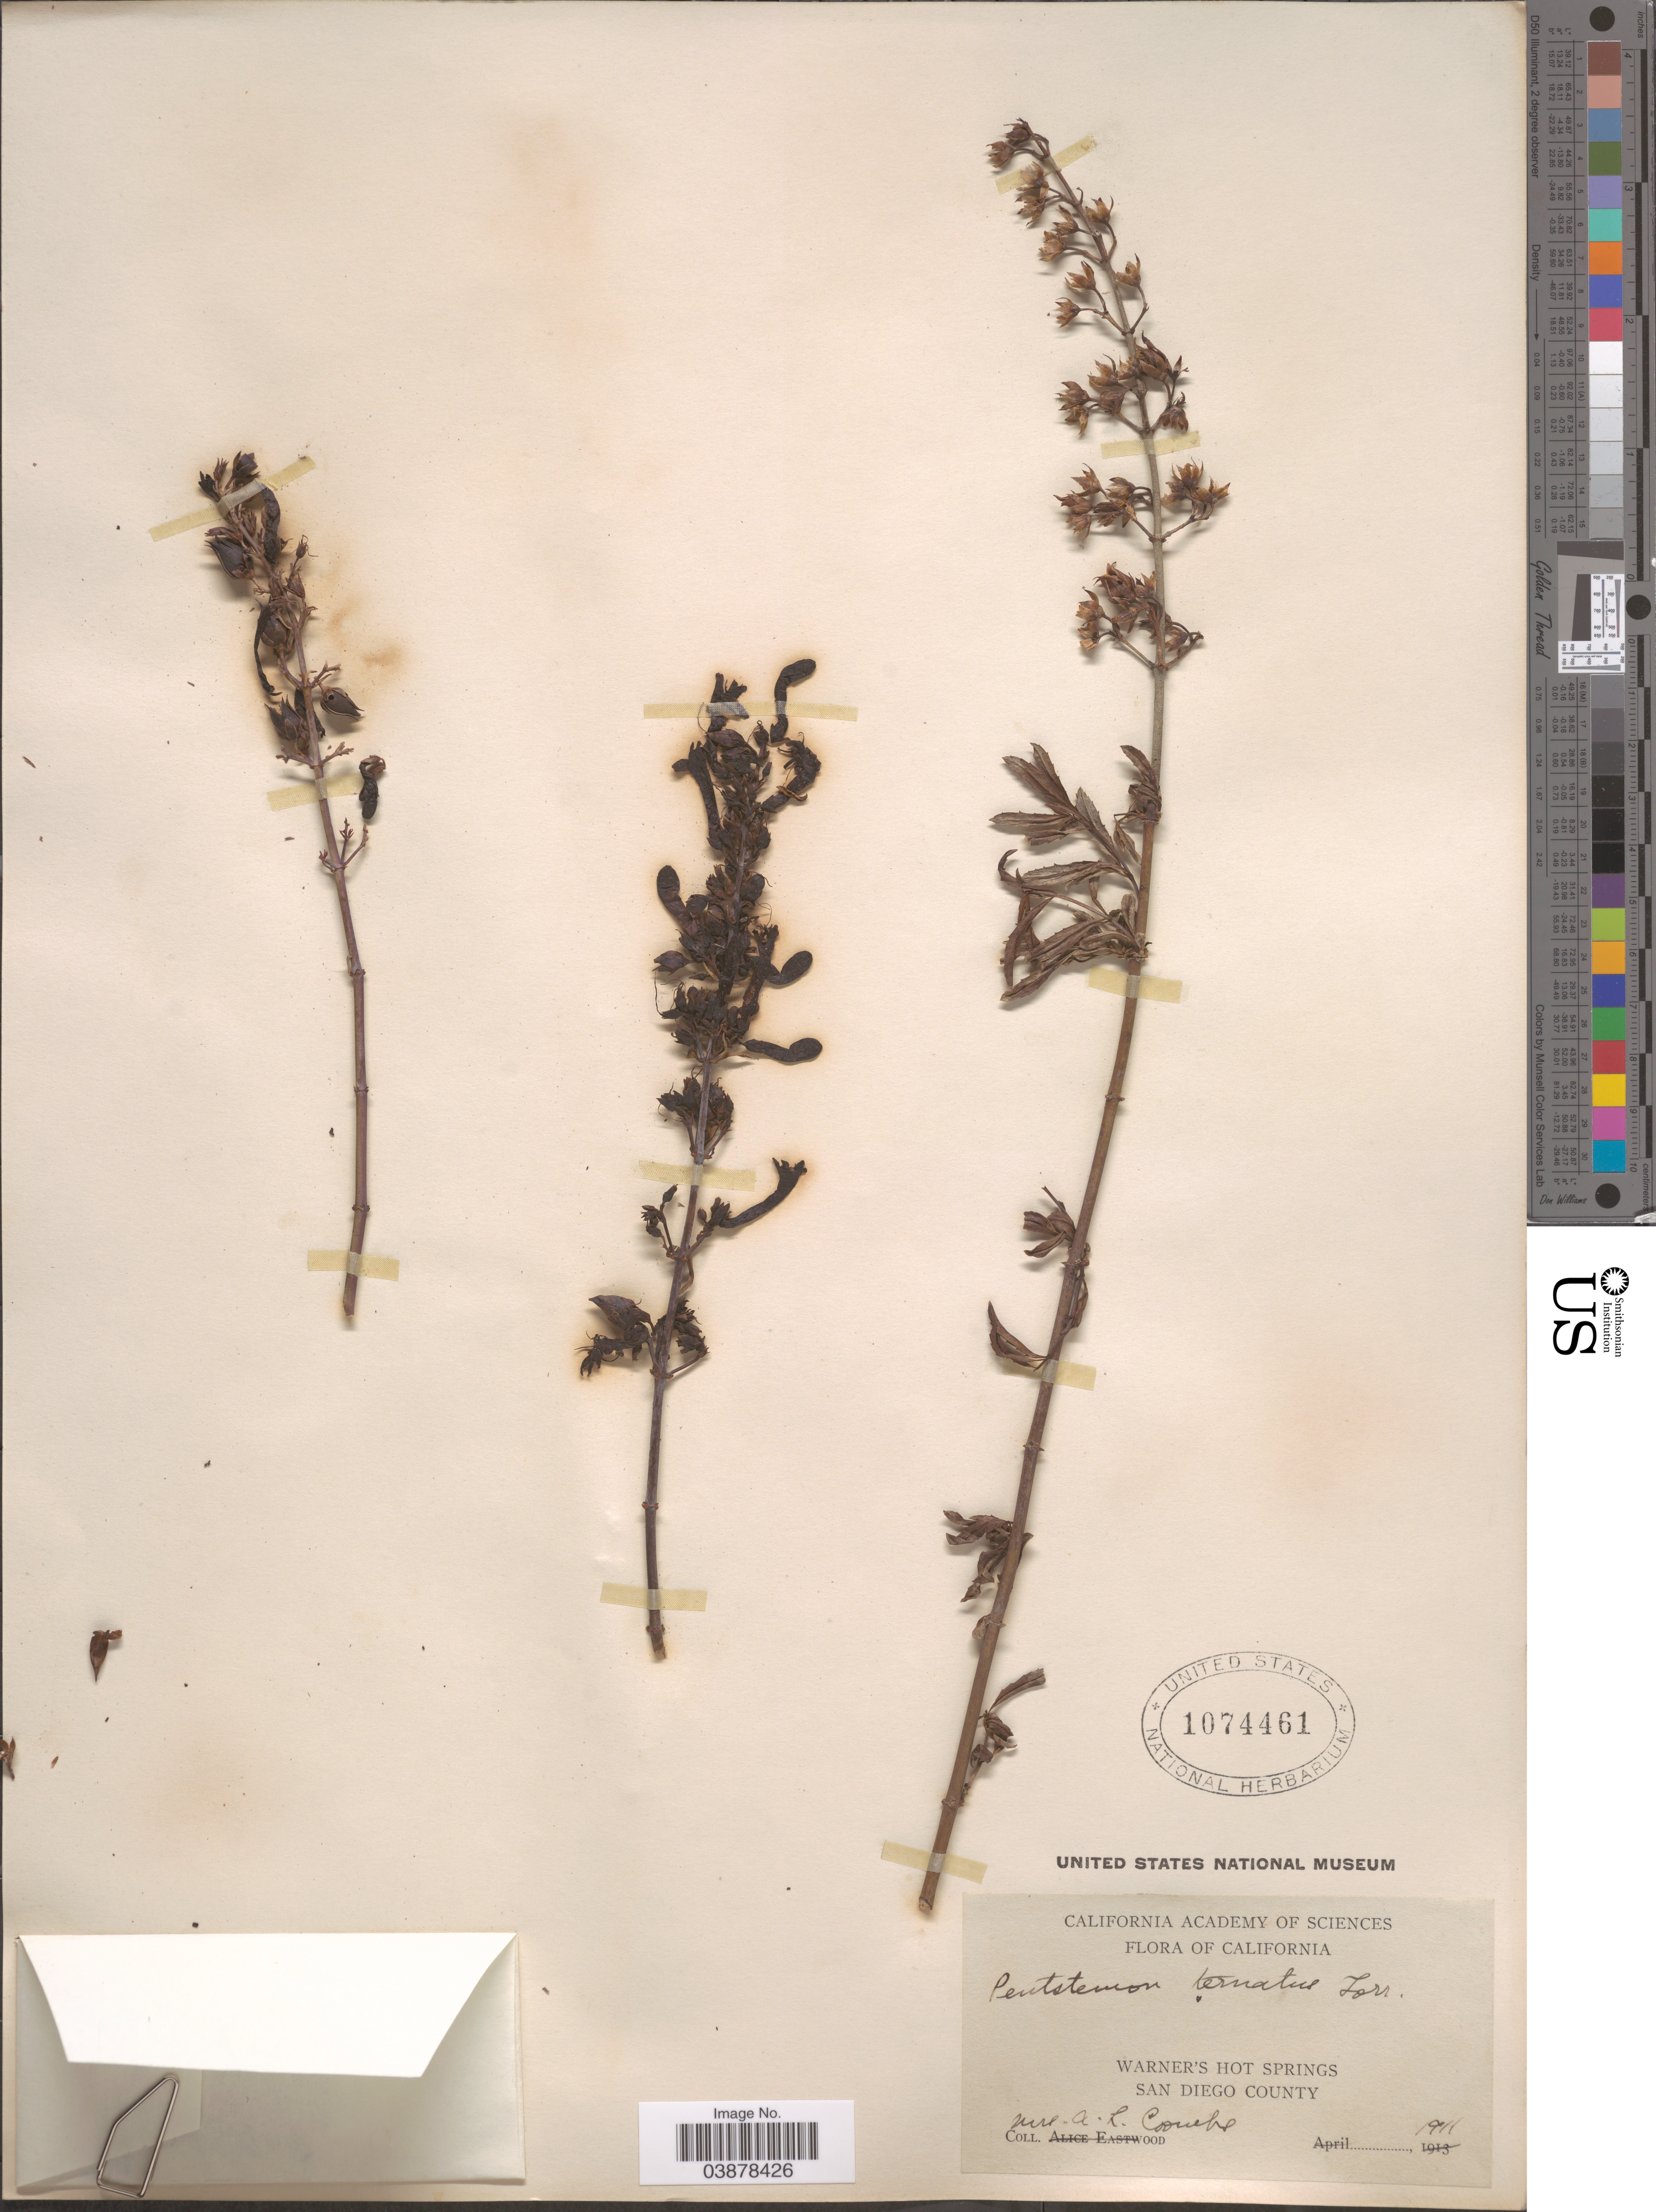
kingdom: Plantae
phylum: Tracheophyta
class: Magnoliopsida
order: Lamiales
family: Plantaginaceae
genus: Penstemon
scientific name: Penstemon ternatus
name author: Torr. ex A. Gray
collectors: A. Coombes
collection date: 1911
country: United States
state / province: California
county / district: San Diego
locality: Warner's Hot Springs. San Diego County.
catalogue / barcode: US 1074461